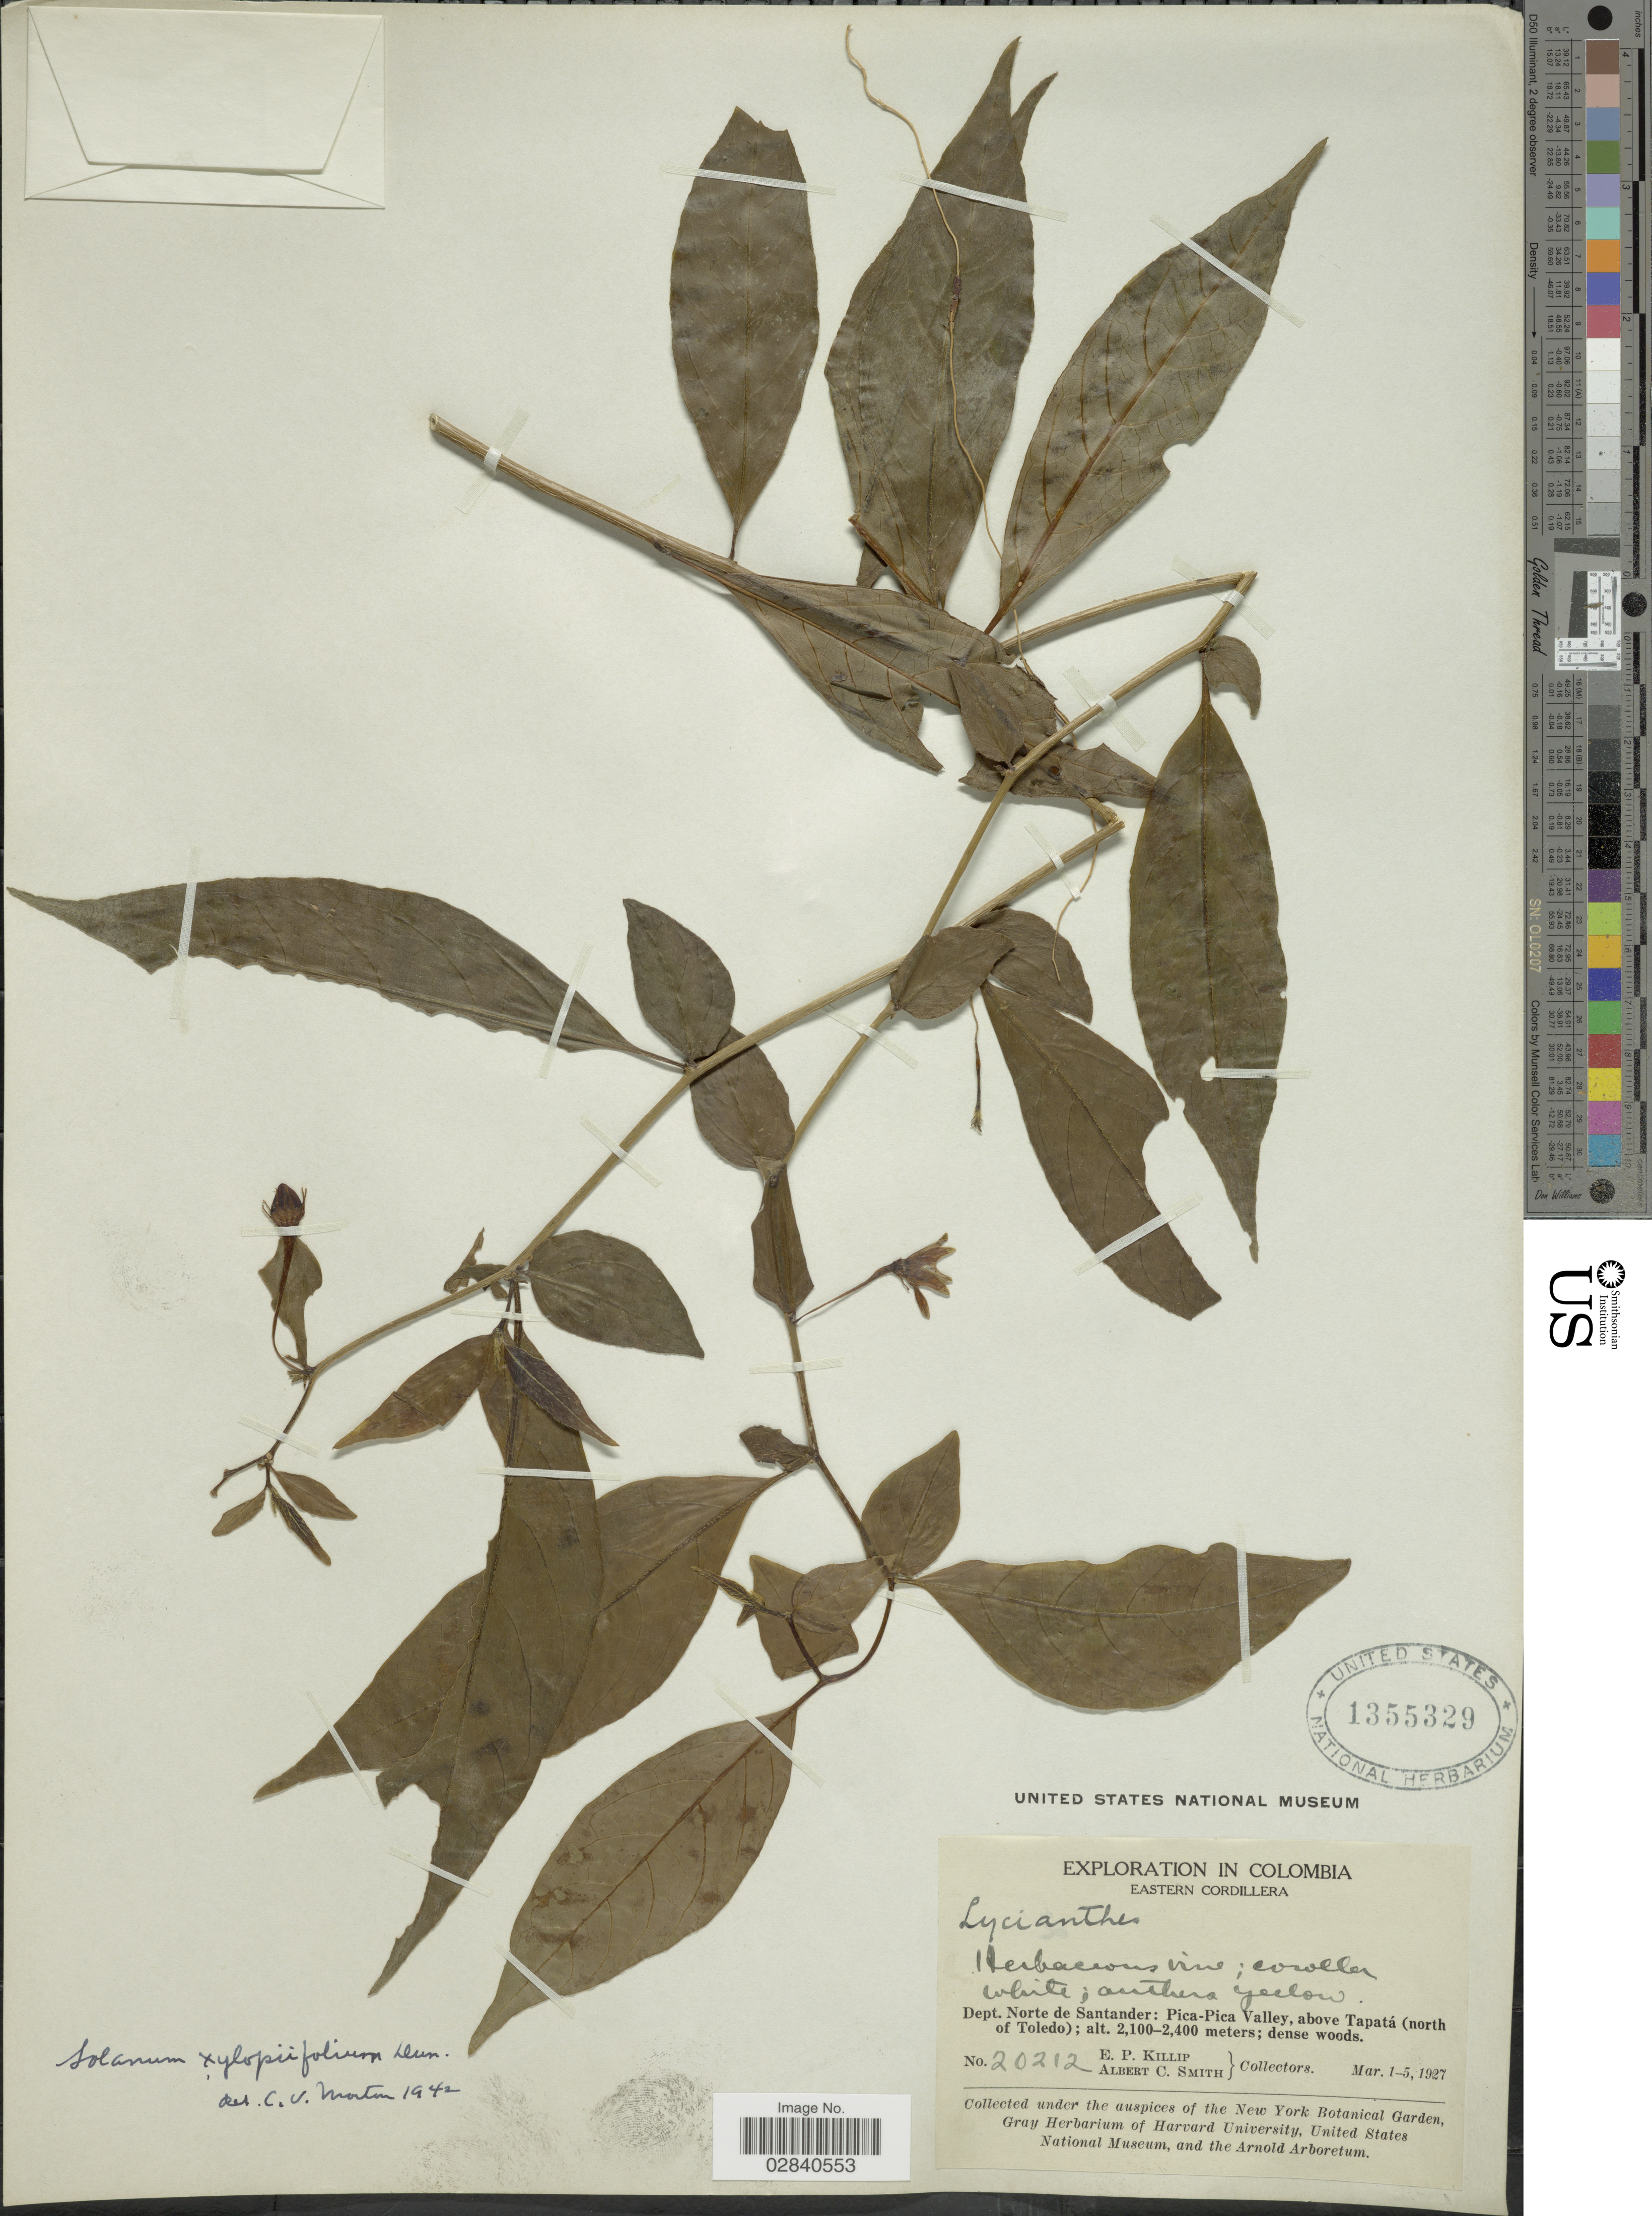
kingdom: Plantae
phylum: Tracheophyta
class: Magnoliopsida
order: Solanales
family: Solanaceae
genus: Lycianthes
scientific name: Lycianthes xylopiifolia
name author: (Dunal) Bitter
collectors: E. P. Killip & A. C. Smith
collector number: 20212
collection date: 1927-03-01/1927-03-05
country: Colombia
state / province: Norte de Santander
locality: Eastern Cordillera, Dept. Norte de Santander: Pica-Pica Valley, above Tapatá (north of Toledo).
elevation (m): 2100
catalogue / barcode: US 1355329